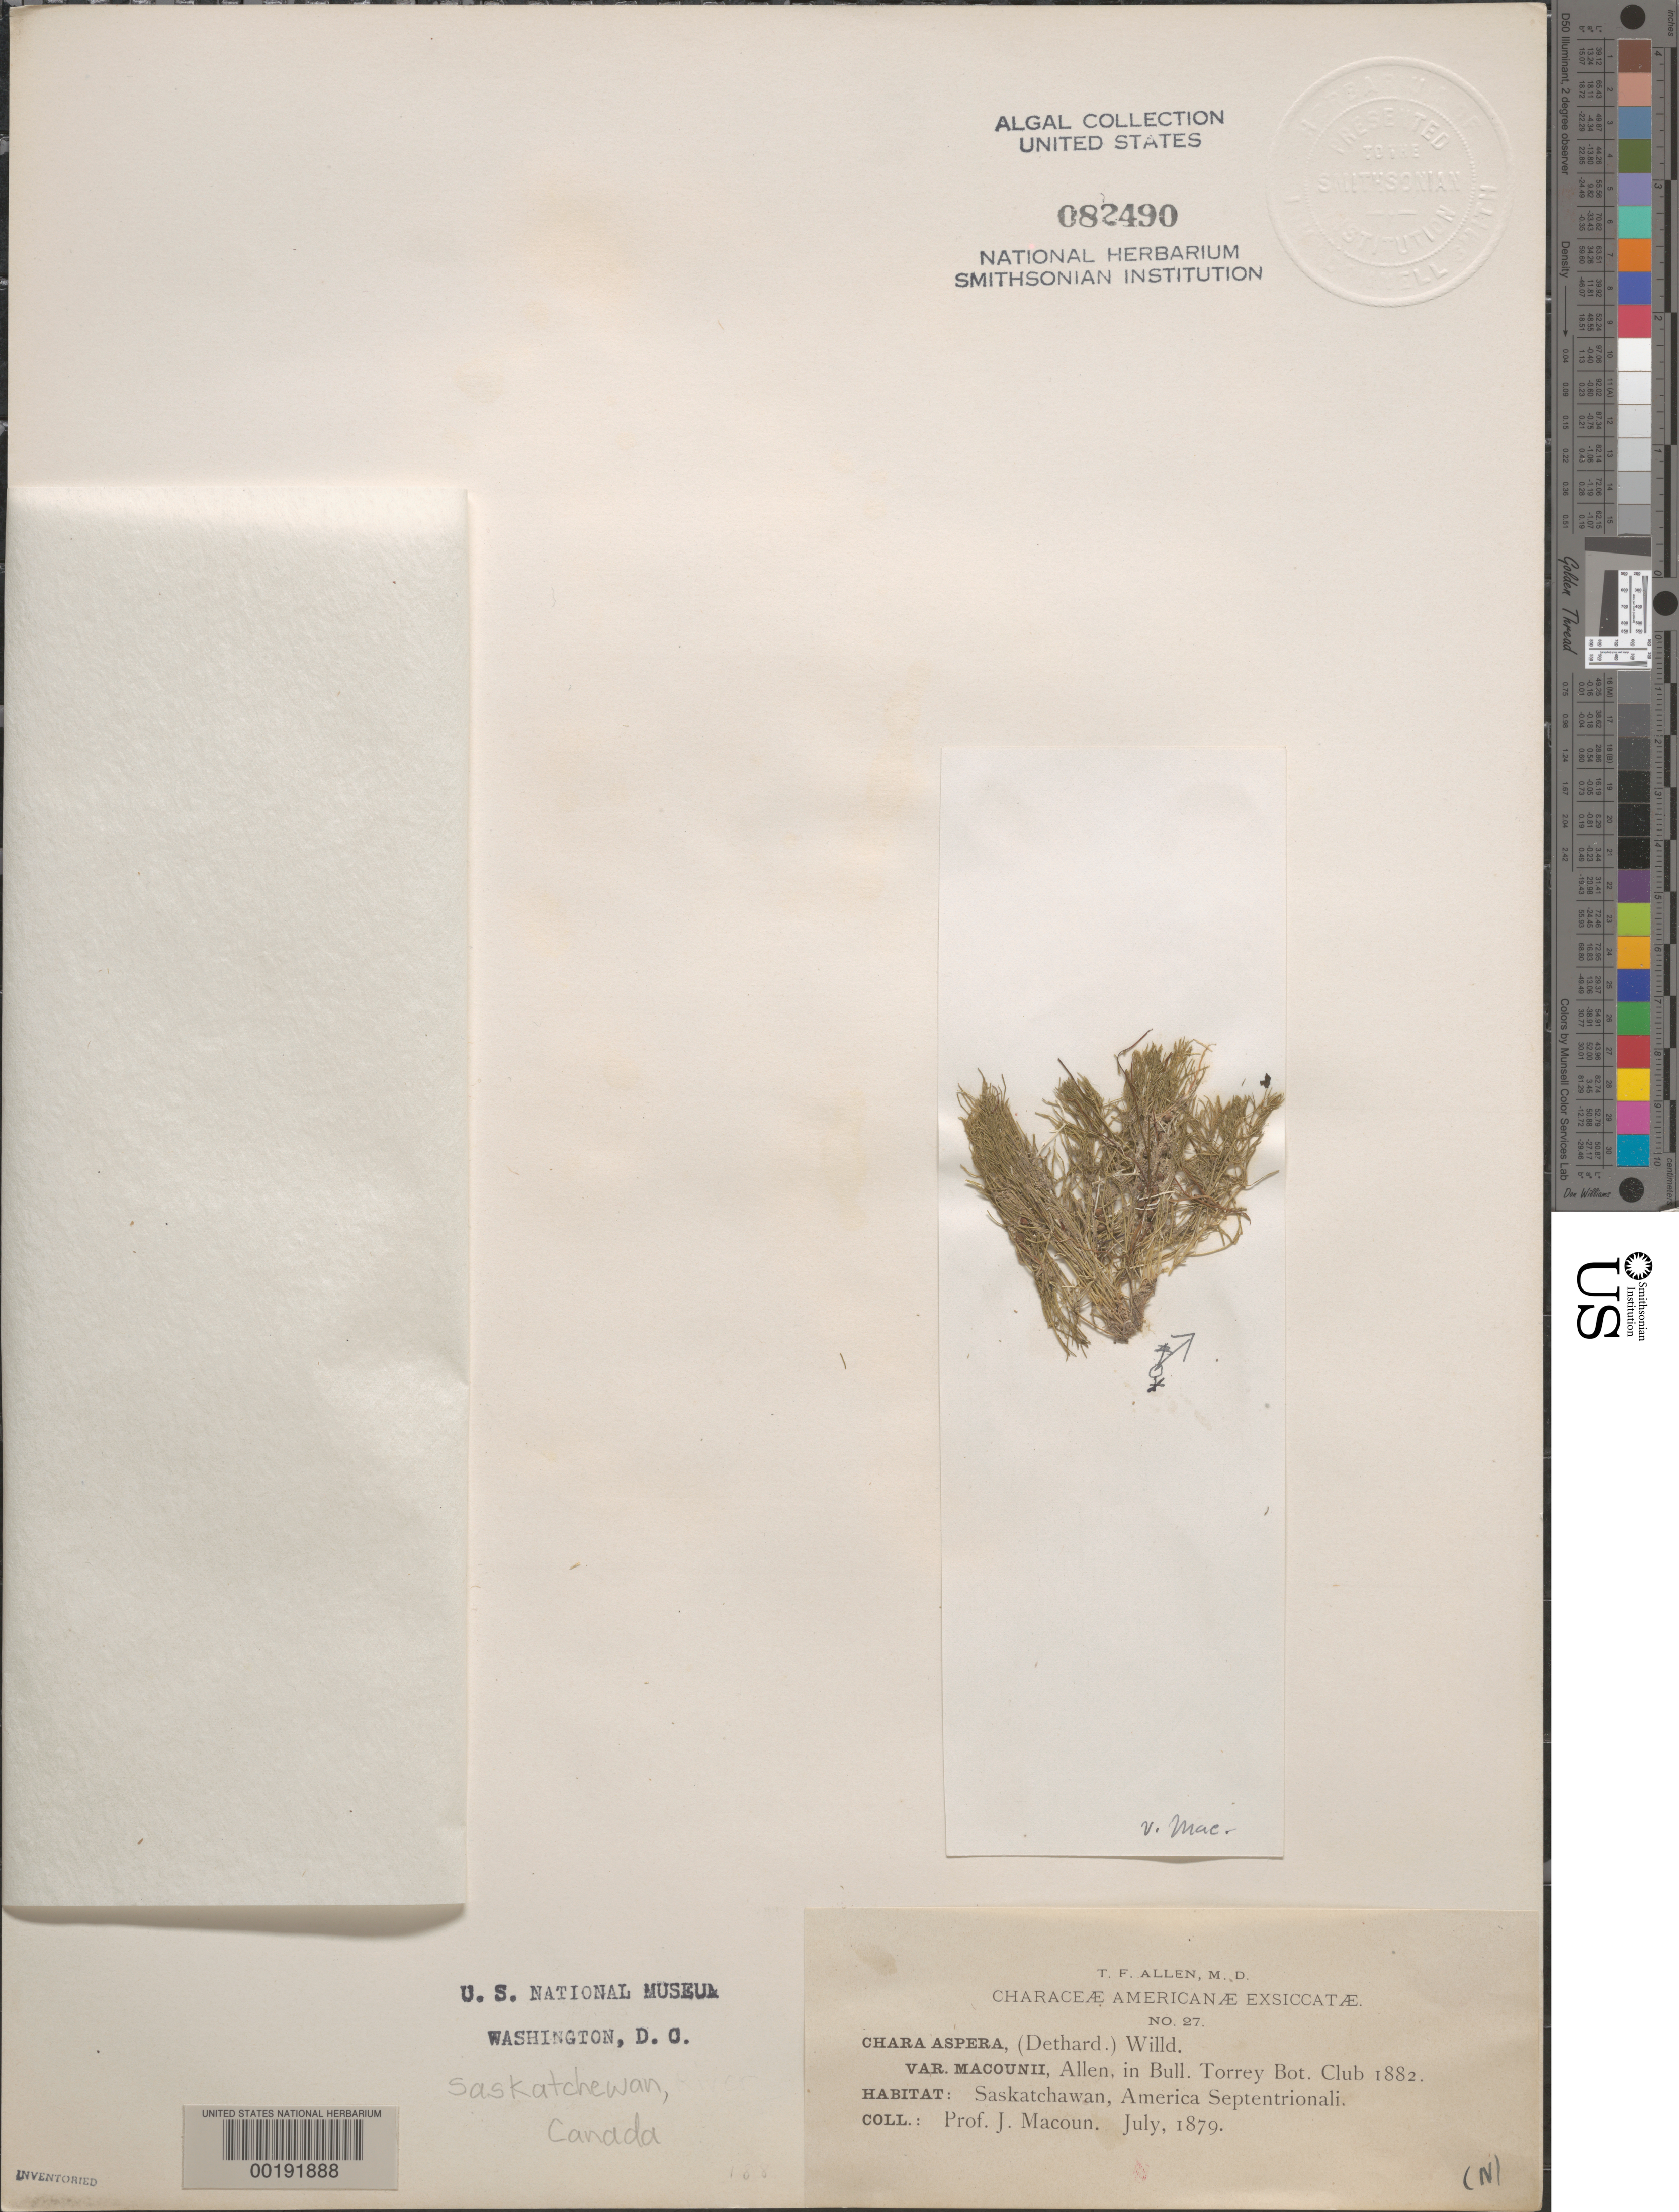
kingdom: Plantae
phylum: Charophyta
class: Charophyceae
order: Charales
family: Characeae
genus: Chara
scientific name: Chara aspera var. macounii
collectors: J. Macoun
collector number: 27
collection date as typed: Jul 1879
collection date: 1879-07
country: Canada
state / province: Saskatchewan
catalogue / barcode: US 82490